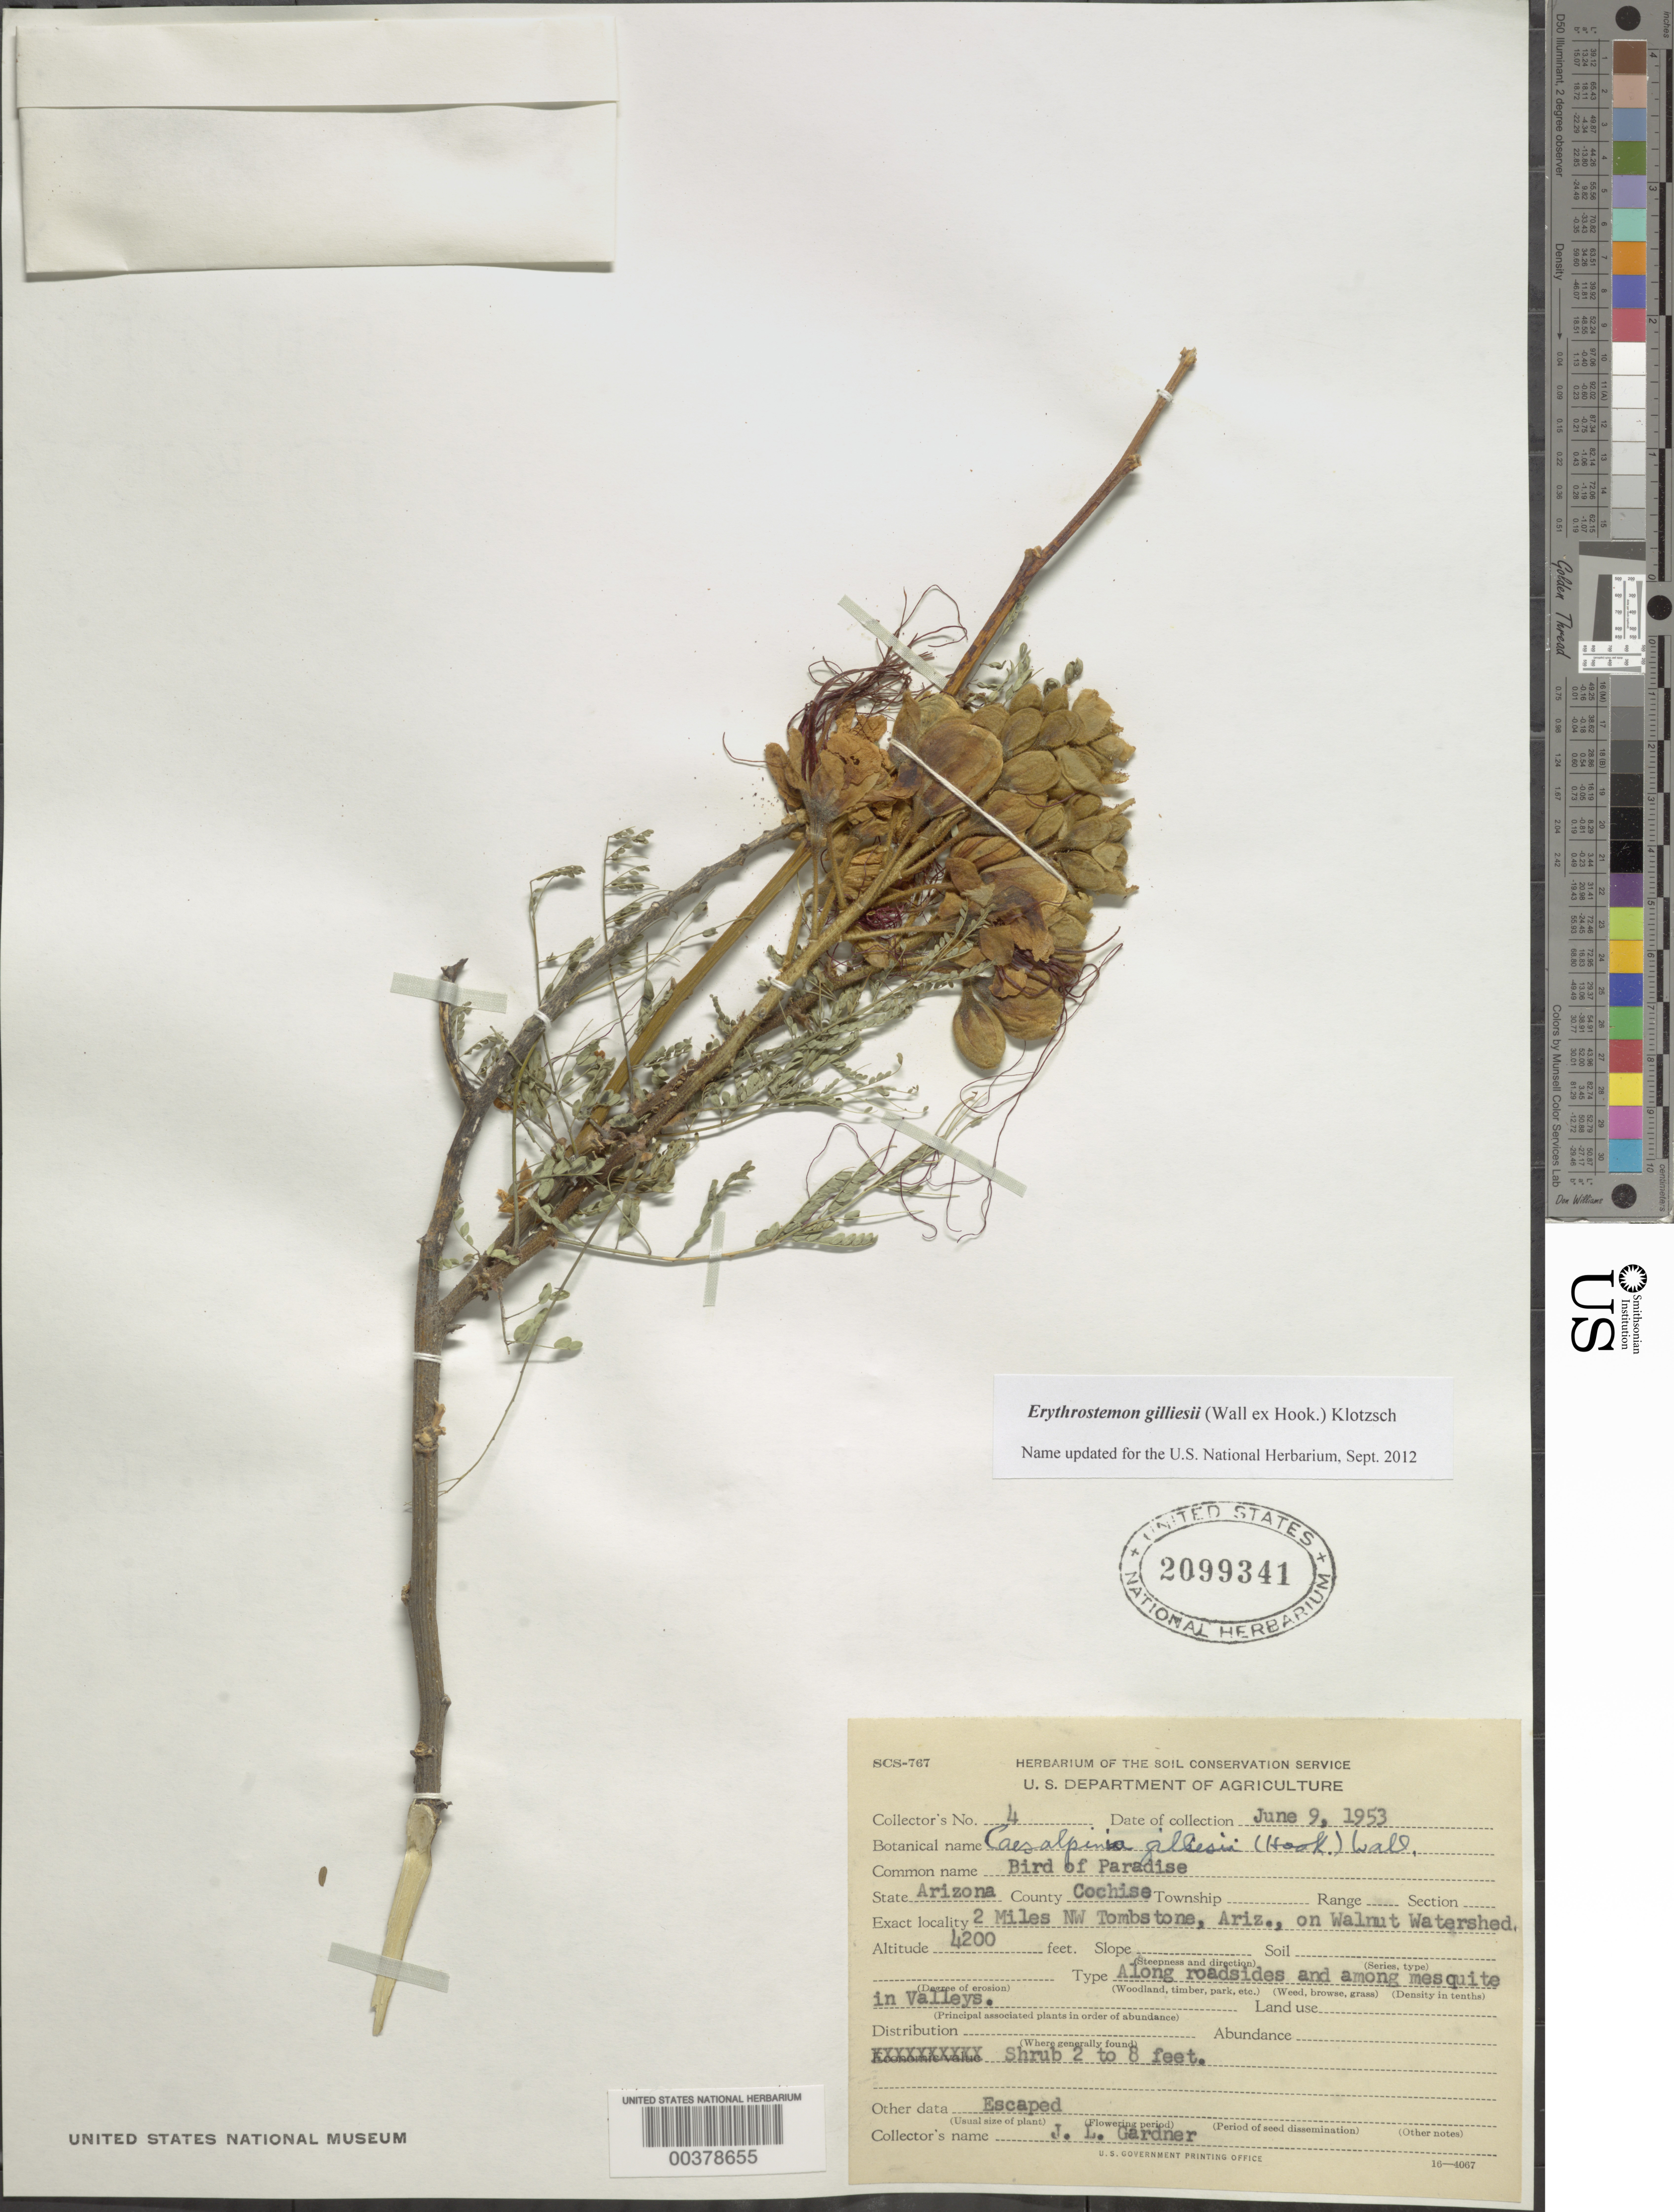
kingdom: Plantae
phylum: Tracheophyta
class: Magnoliopsida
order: Fabales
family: Fabaceae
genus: Erythrostemon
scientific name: Erythrostemon gilliesii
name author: (Hook.) Klotzsch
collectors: J. L. Gardner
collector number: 4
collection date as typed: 09 Jun 1953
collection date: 1953-06-09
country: United States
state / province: Arizona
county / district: Cochise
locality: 2 mi nw of tombstone, on walnut watershed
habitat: Along roadsides and among mesquite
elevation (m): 1280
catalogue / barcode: US 2099341